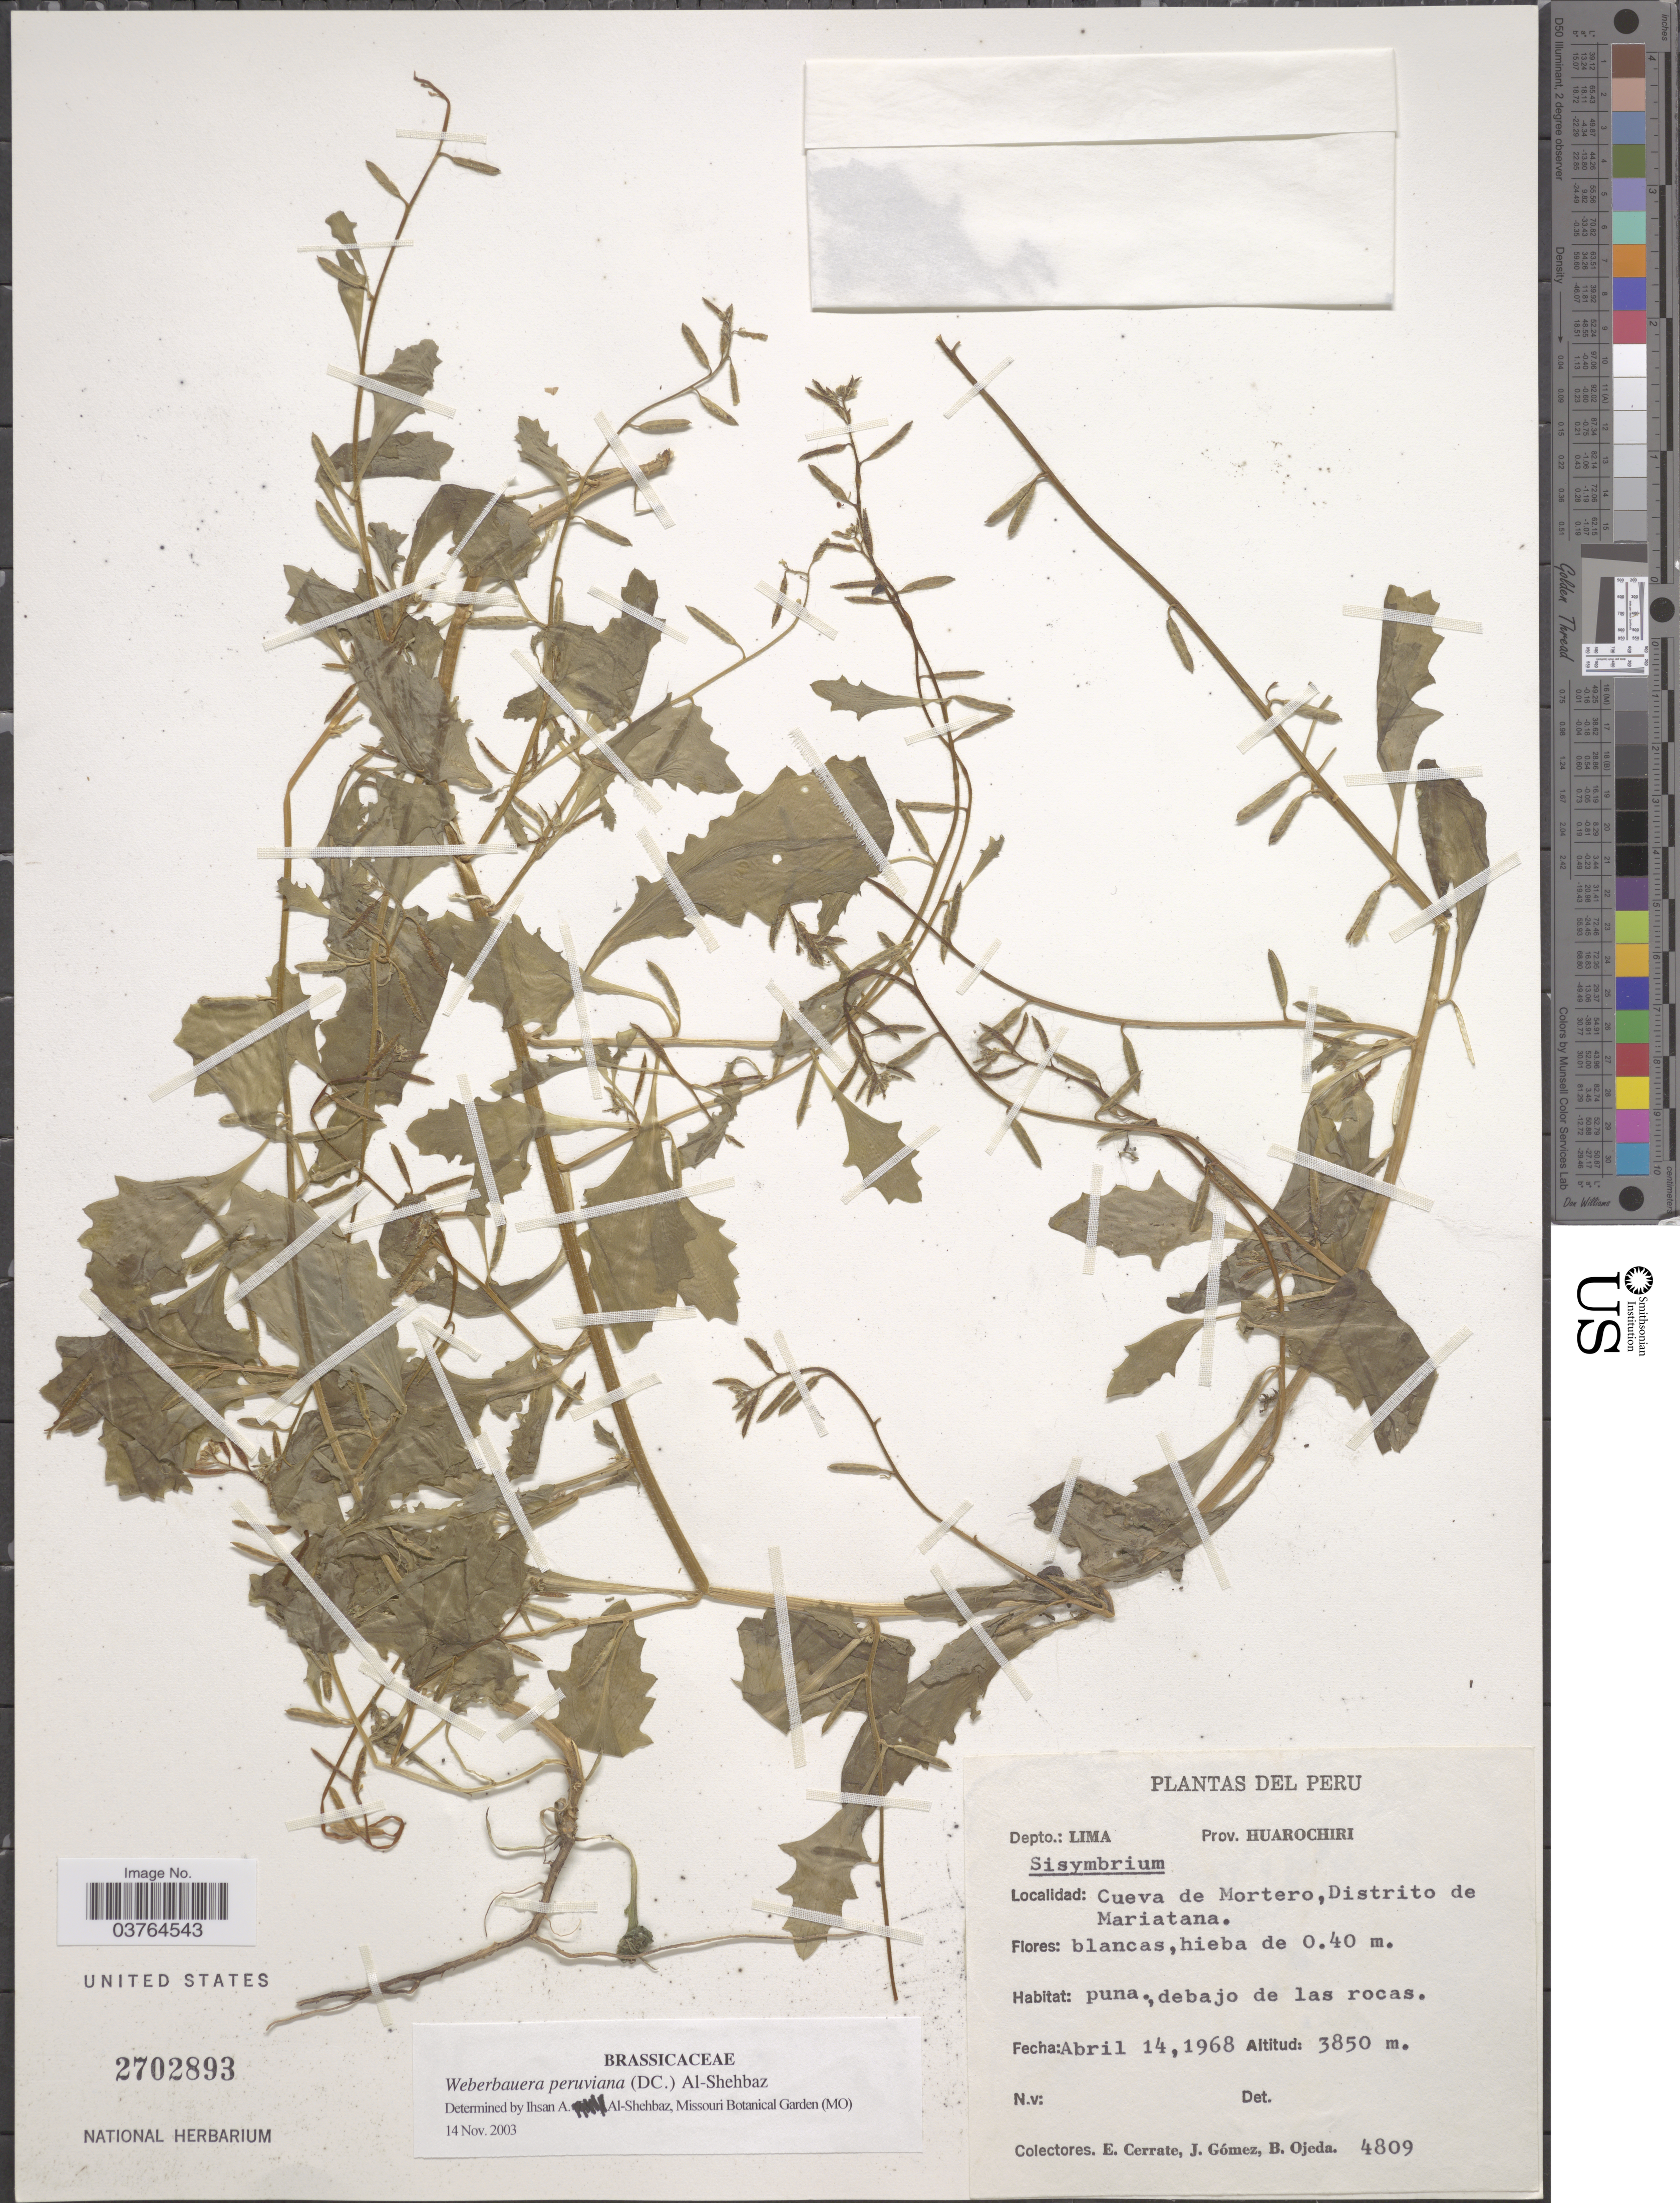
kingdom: Plantae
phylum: Tracheophyta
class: Magnoliopsida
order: Brassicales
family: Brassicaceae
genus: Weberbauera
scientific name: Weberbauera peruviana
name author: (DC.) Al-Shehbaz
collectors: E. Cerrate, J. Gómez & B. Ojeda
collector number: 4809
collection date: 1968-04-14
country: Peru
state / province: Lima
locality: Depto Lima. Prov. Huarochiri. Cueva de Mortero, Distrito de Mariatana.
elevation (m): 3850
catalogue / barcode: US 2702893